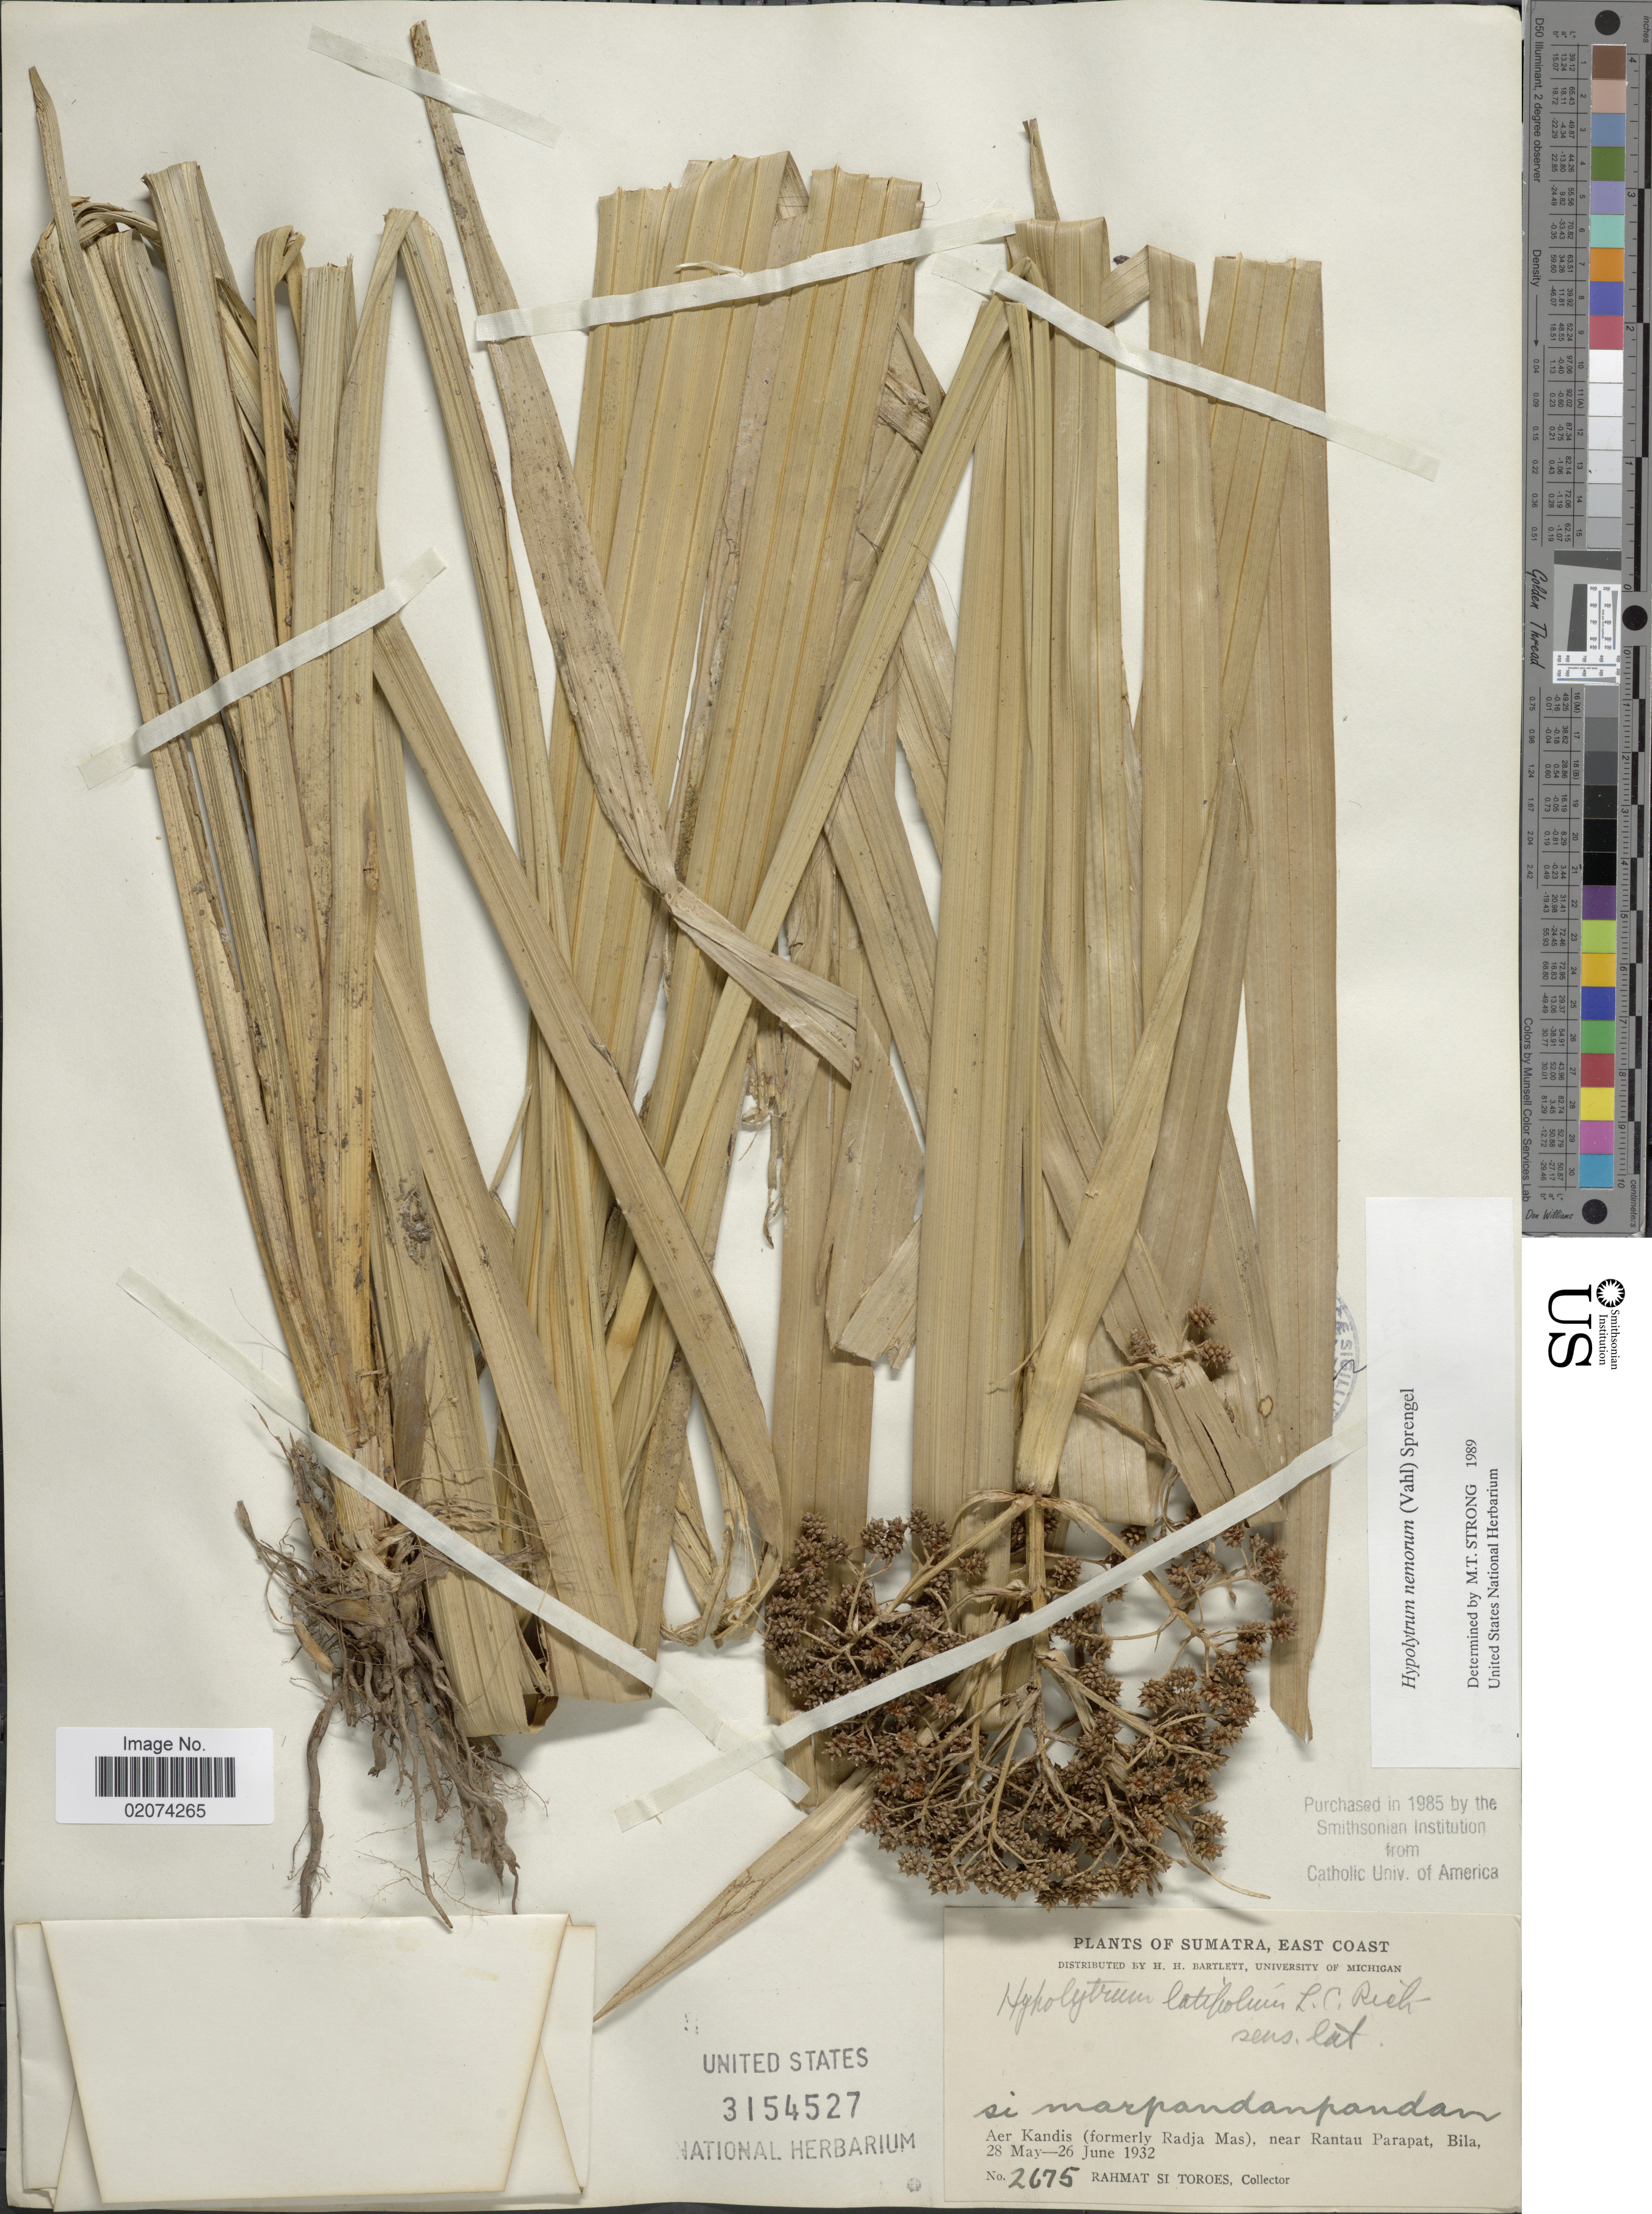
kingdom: Plantae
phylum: Tracheophyta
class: Liliopsida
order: Poales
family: Cyperaceae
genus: Hypolytrum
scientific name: Hypolytrum nemorum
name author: (Vahl) Spreng.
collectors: Rahmat Si Boeea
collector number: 2675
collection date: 1932-05-28/1932-06-26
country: Indonesia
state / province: Sumatra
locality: East Coast, si marpandanpandan. Aer Kandis ( formerly Radja Mas), near Rantau Parapat, Bila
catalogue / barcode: US 3154527